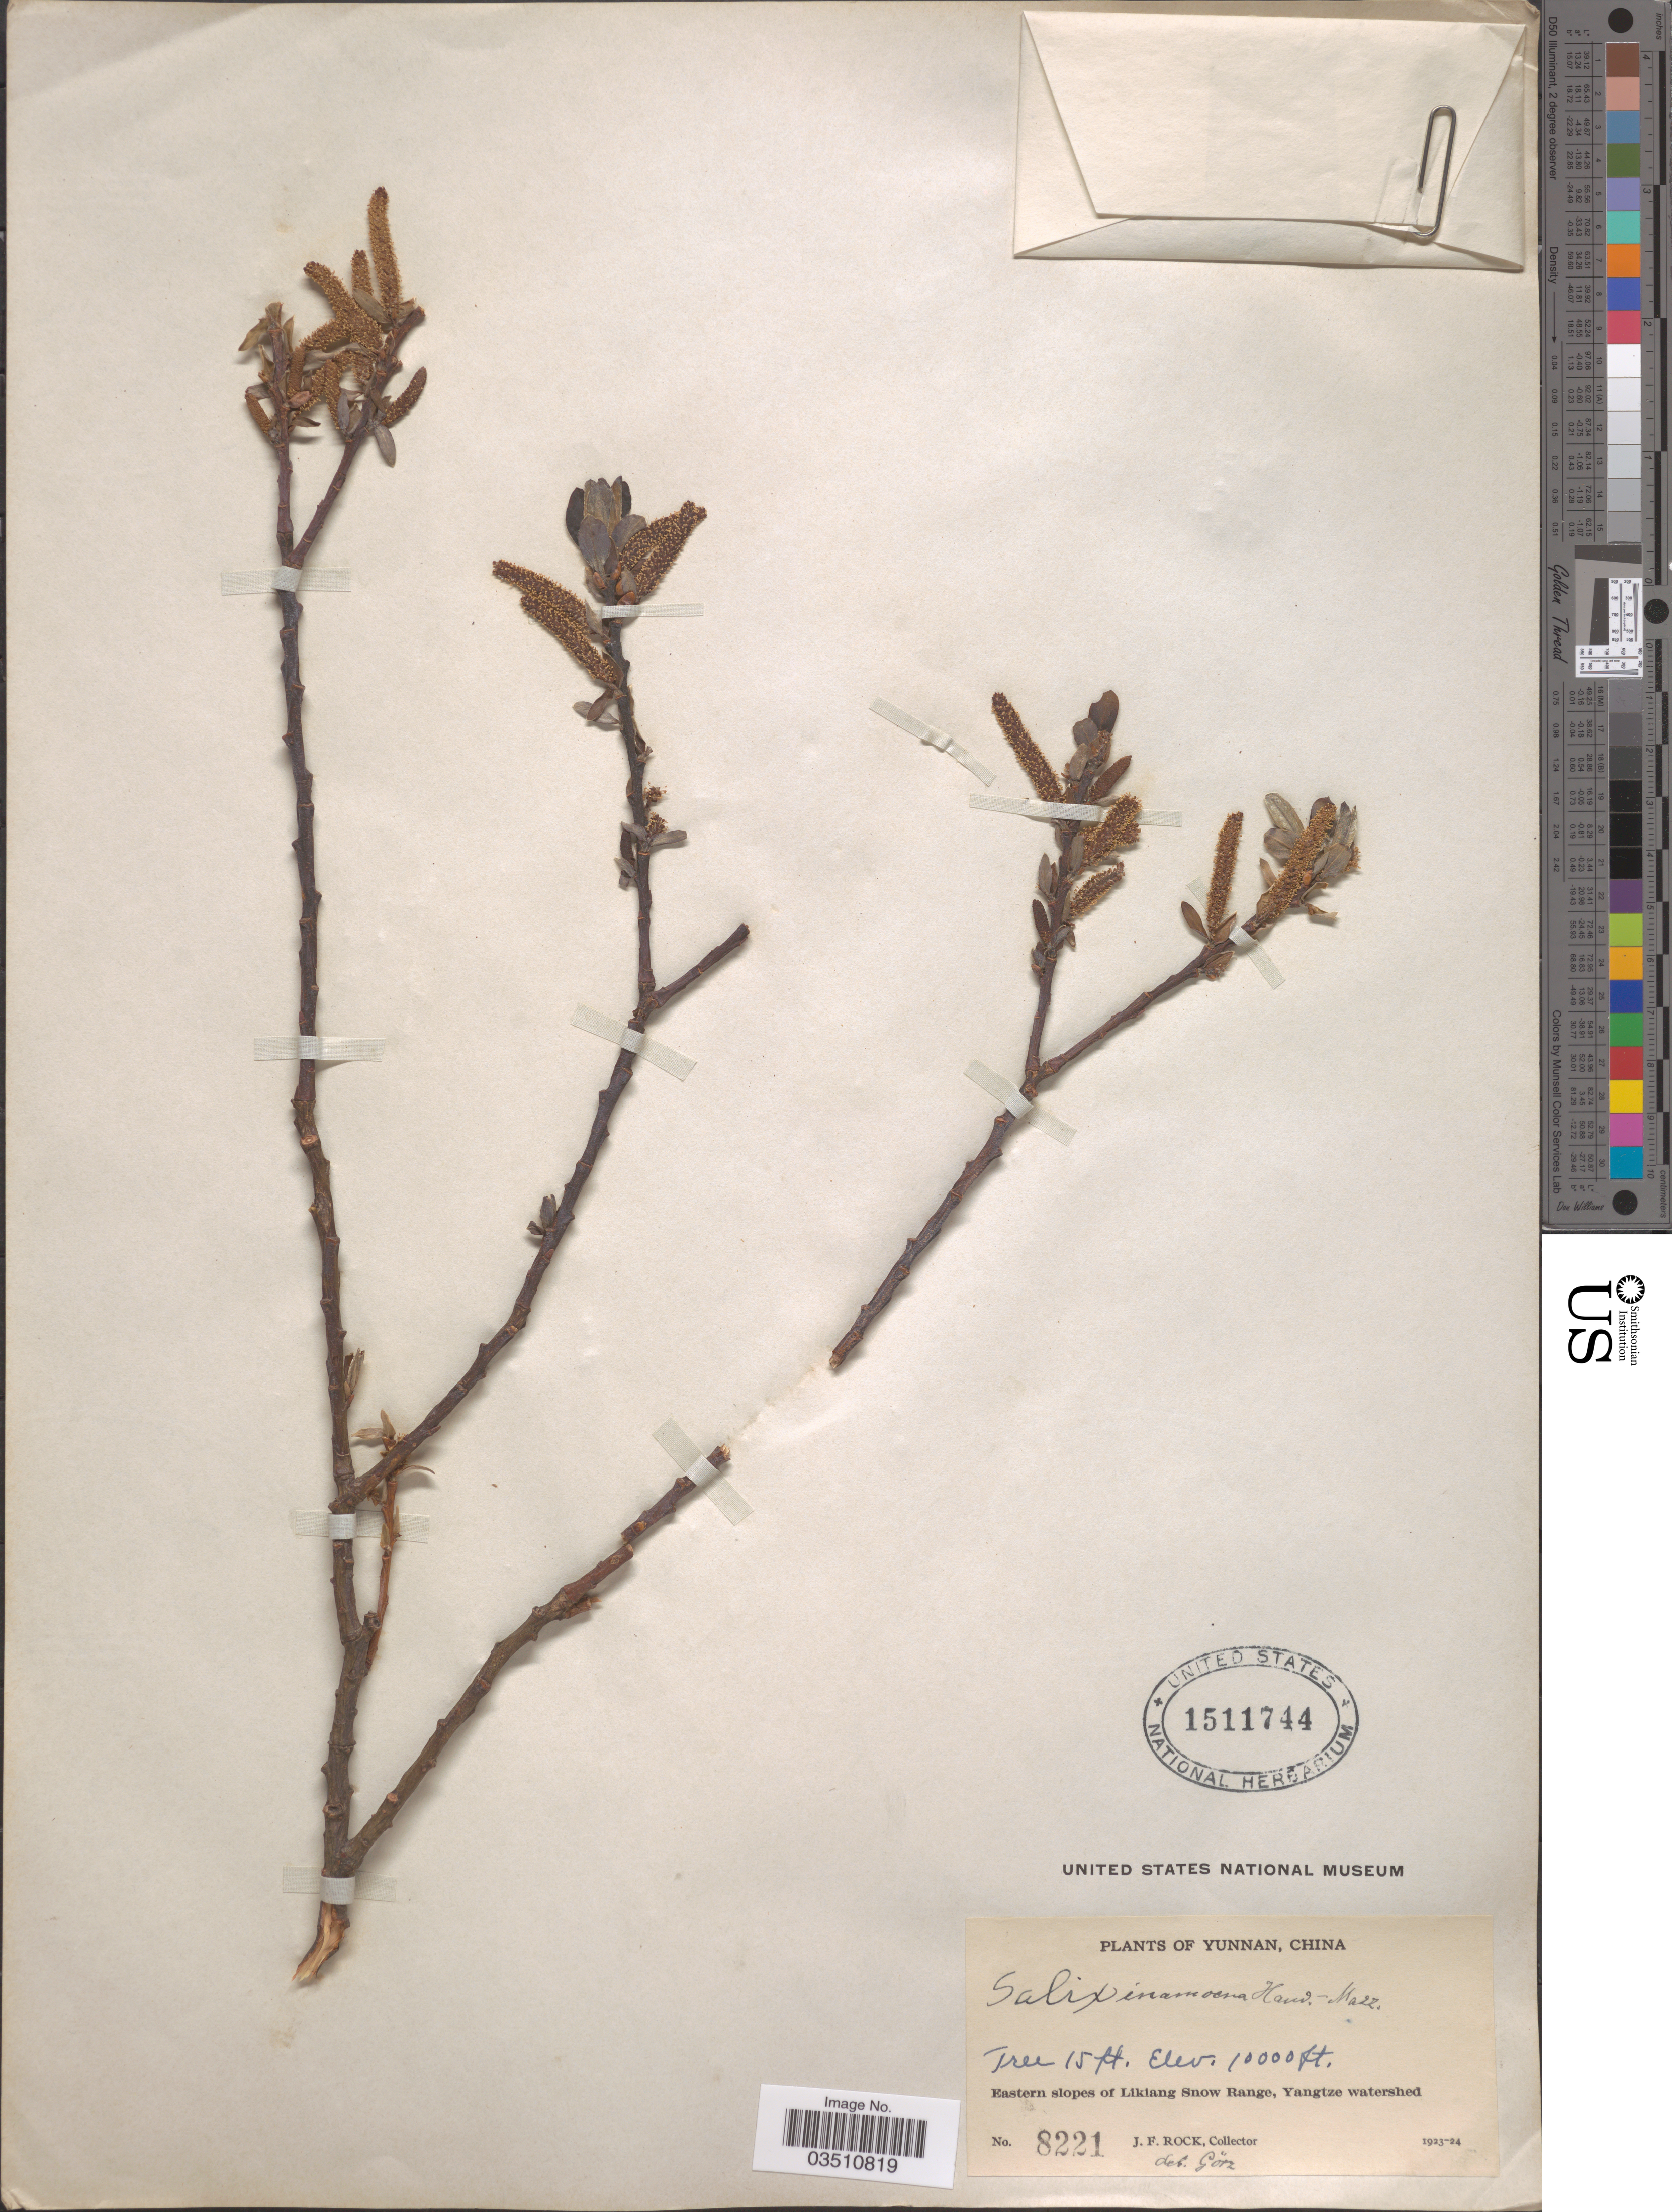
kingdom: Plantae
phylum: Tracheophyta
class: Magnoliopsida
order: Malpighiales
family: Salicaceae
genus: Salix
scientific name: Salix inamoena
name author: Hand.-Mazz.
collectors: J. Rock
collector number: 8221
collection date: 1923/1924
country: China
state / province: Yunnan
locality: Eastern slopes of Likiang Snow Range, Yangtze watershed.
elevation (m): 3048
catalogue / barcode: US 1511744